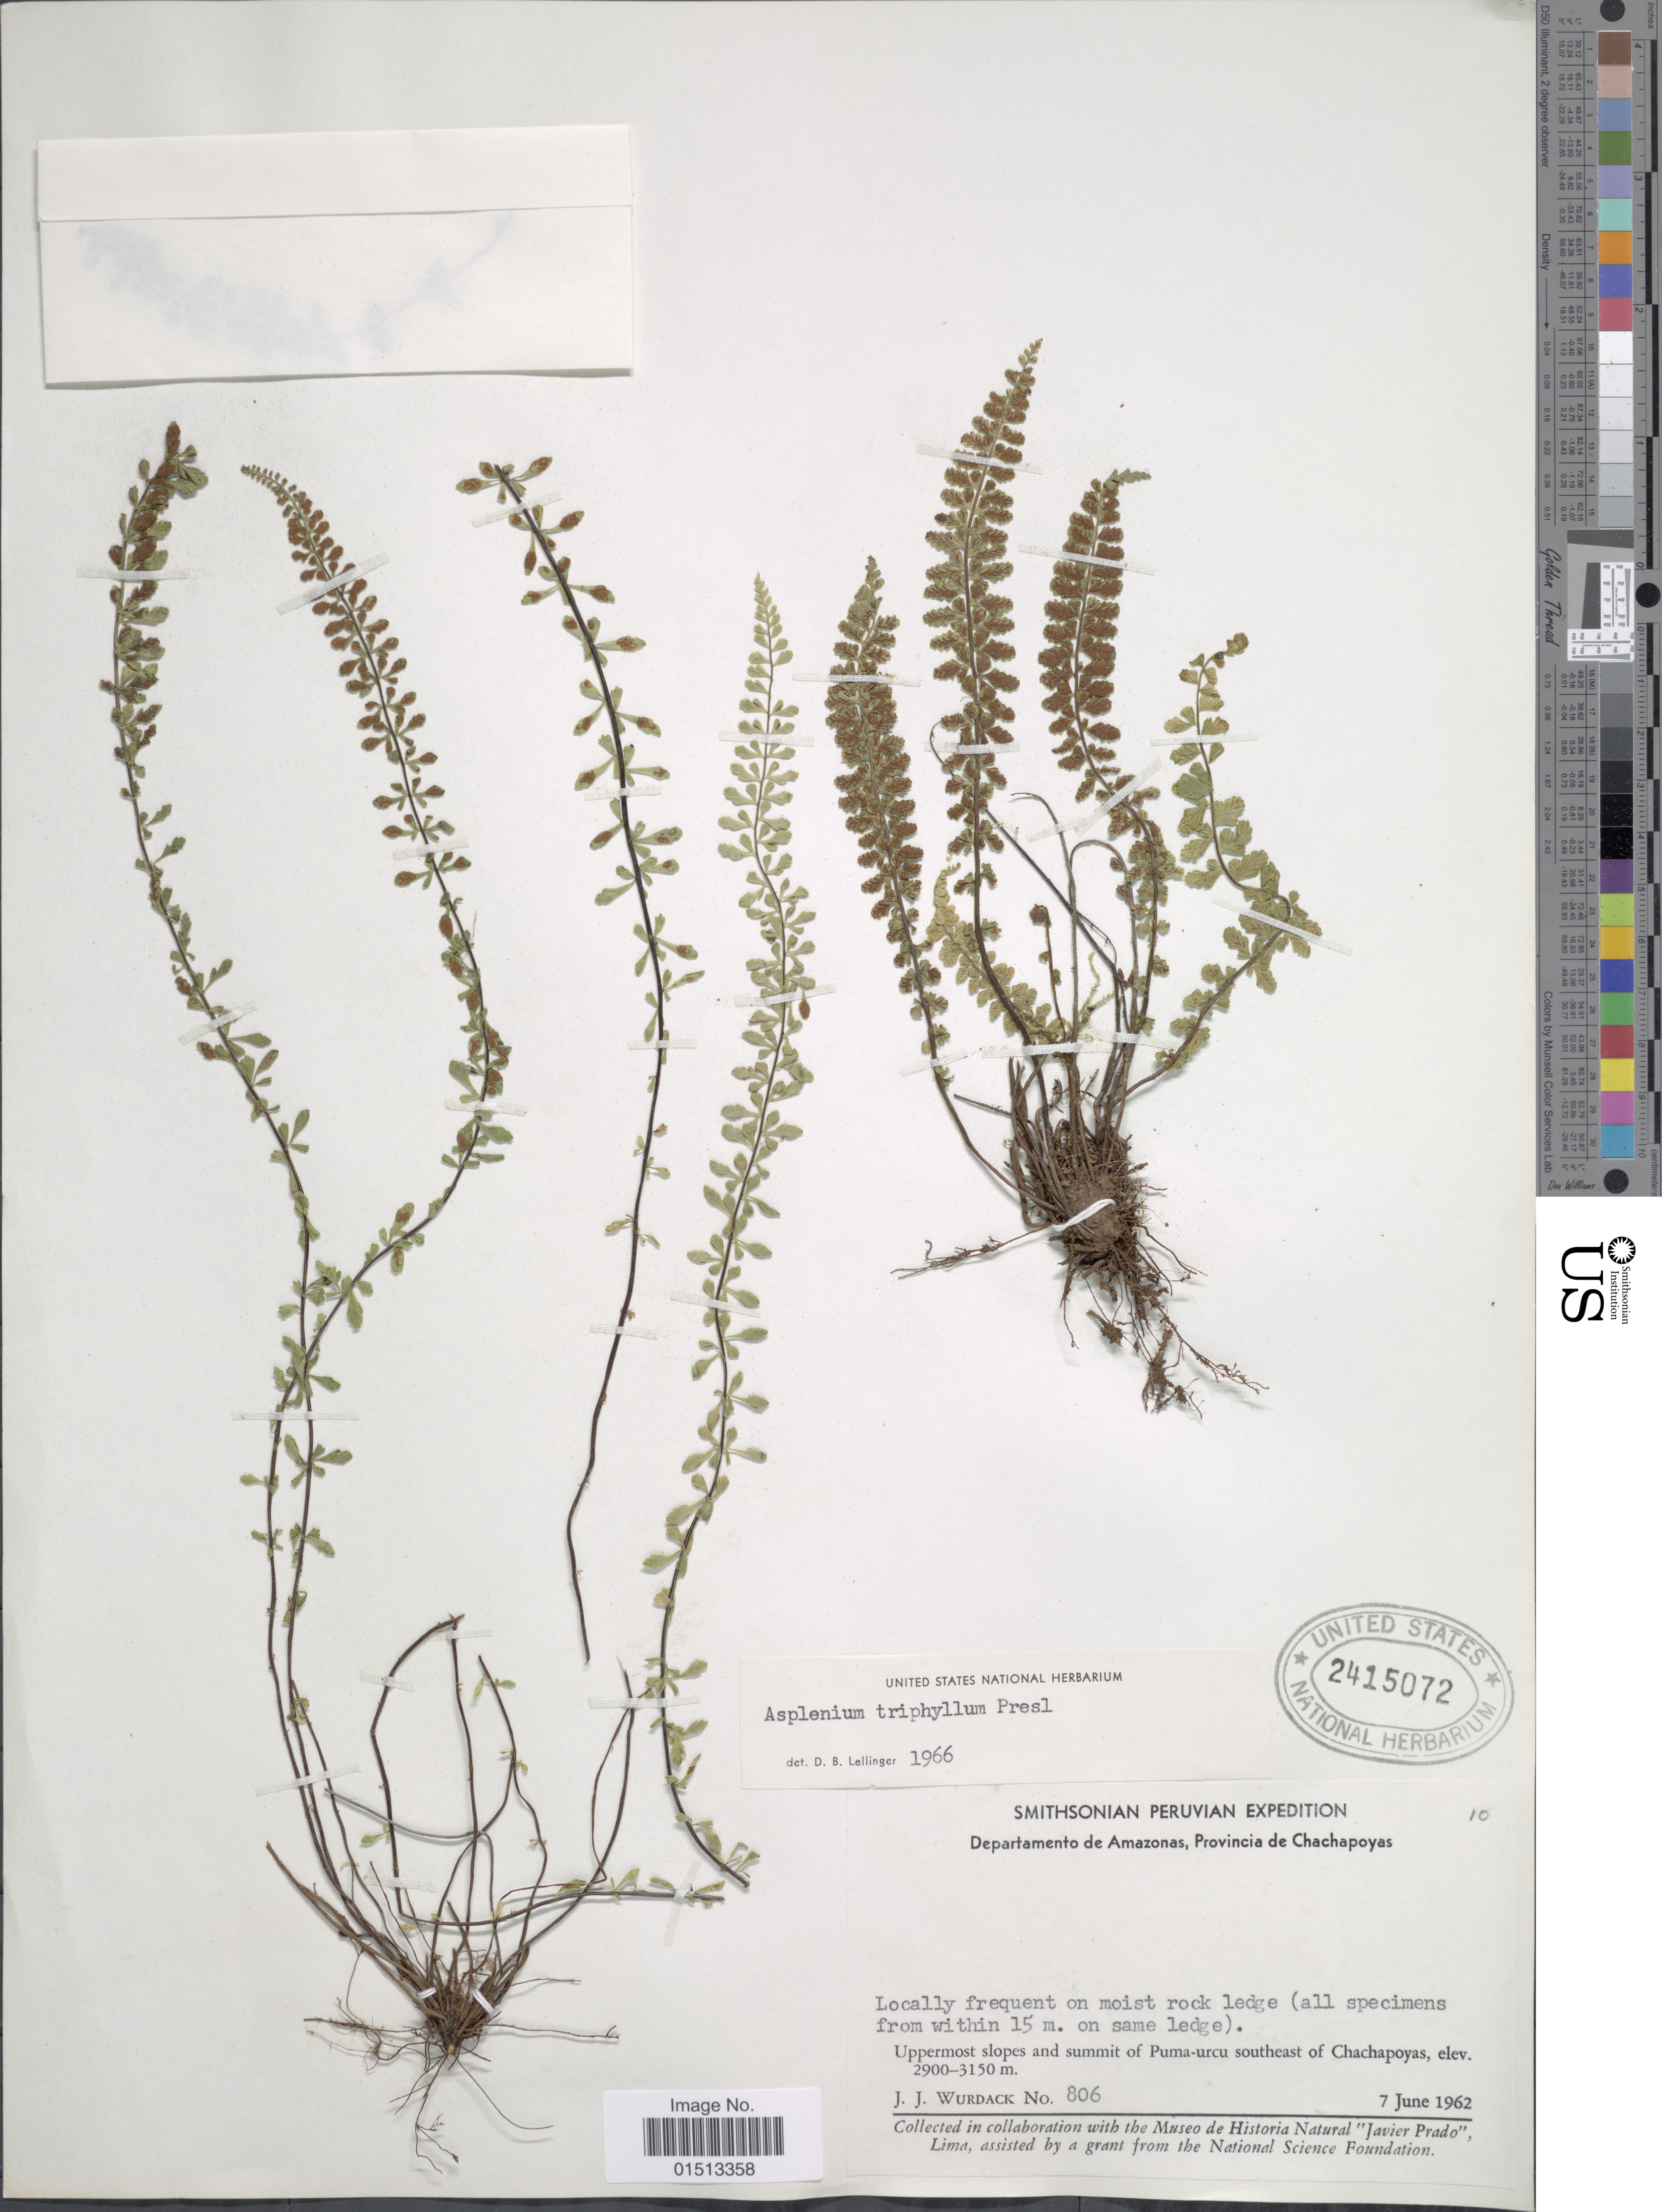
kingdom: Plantae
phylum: Tracheophyta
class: Polypodiopsida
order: Polypodiales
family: Aspleniaceae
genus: Asplenium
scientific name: Asplenium triphyllum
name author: C. Presl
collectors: J. J. Wurdack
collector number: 806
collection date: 1962-06-07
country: Peru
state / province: Amazonas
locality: Provincia de Chachapoyas, uppermost slopes and summit of Puma-urcu southeast of Chacapoyas.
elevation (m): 2900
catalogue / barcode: US 2415072